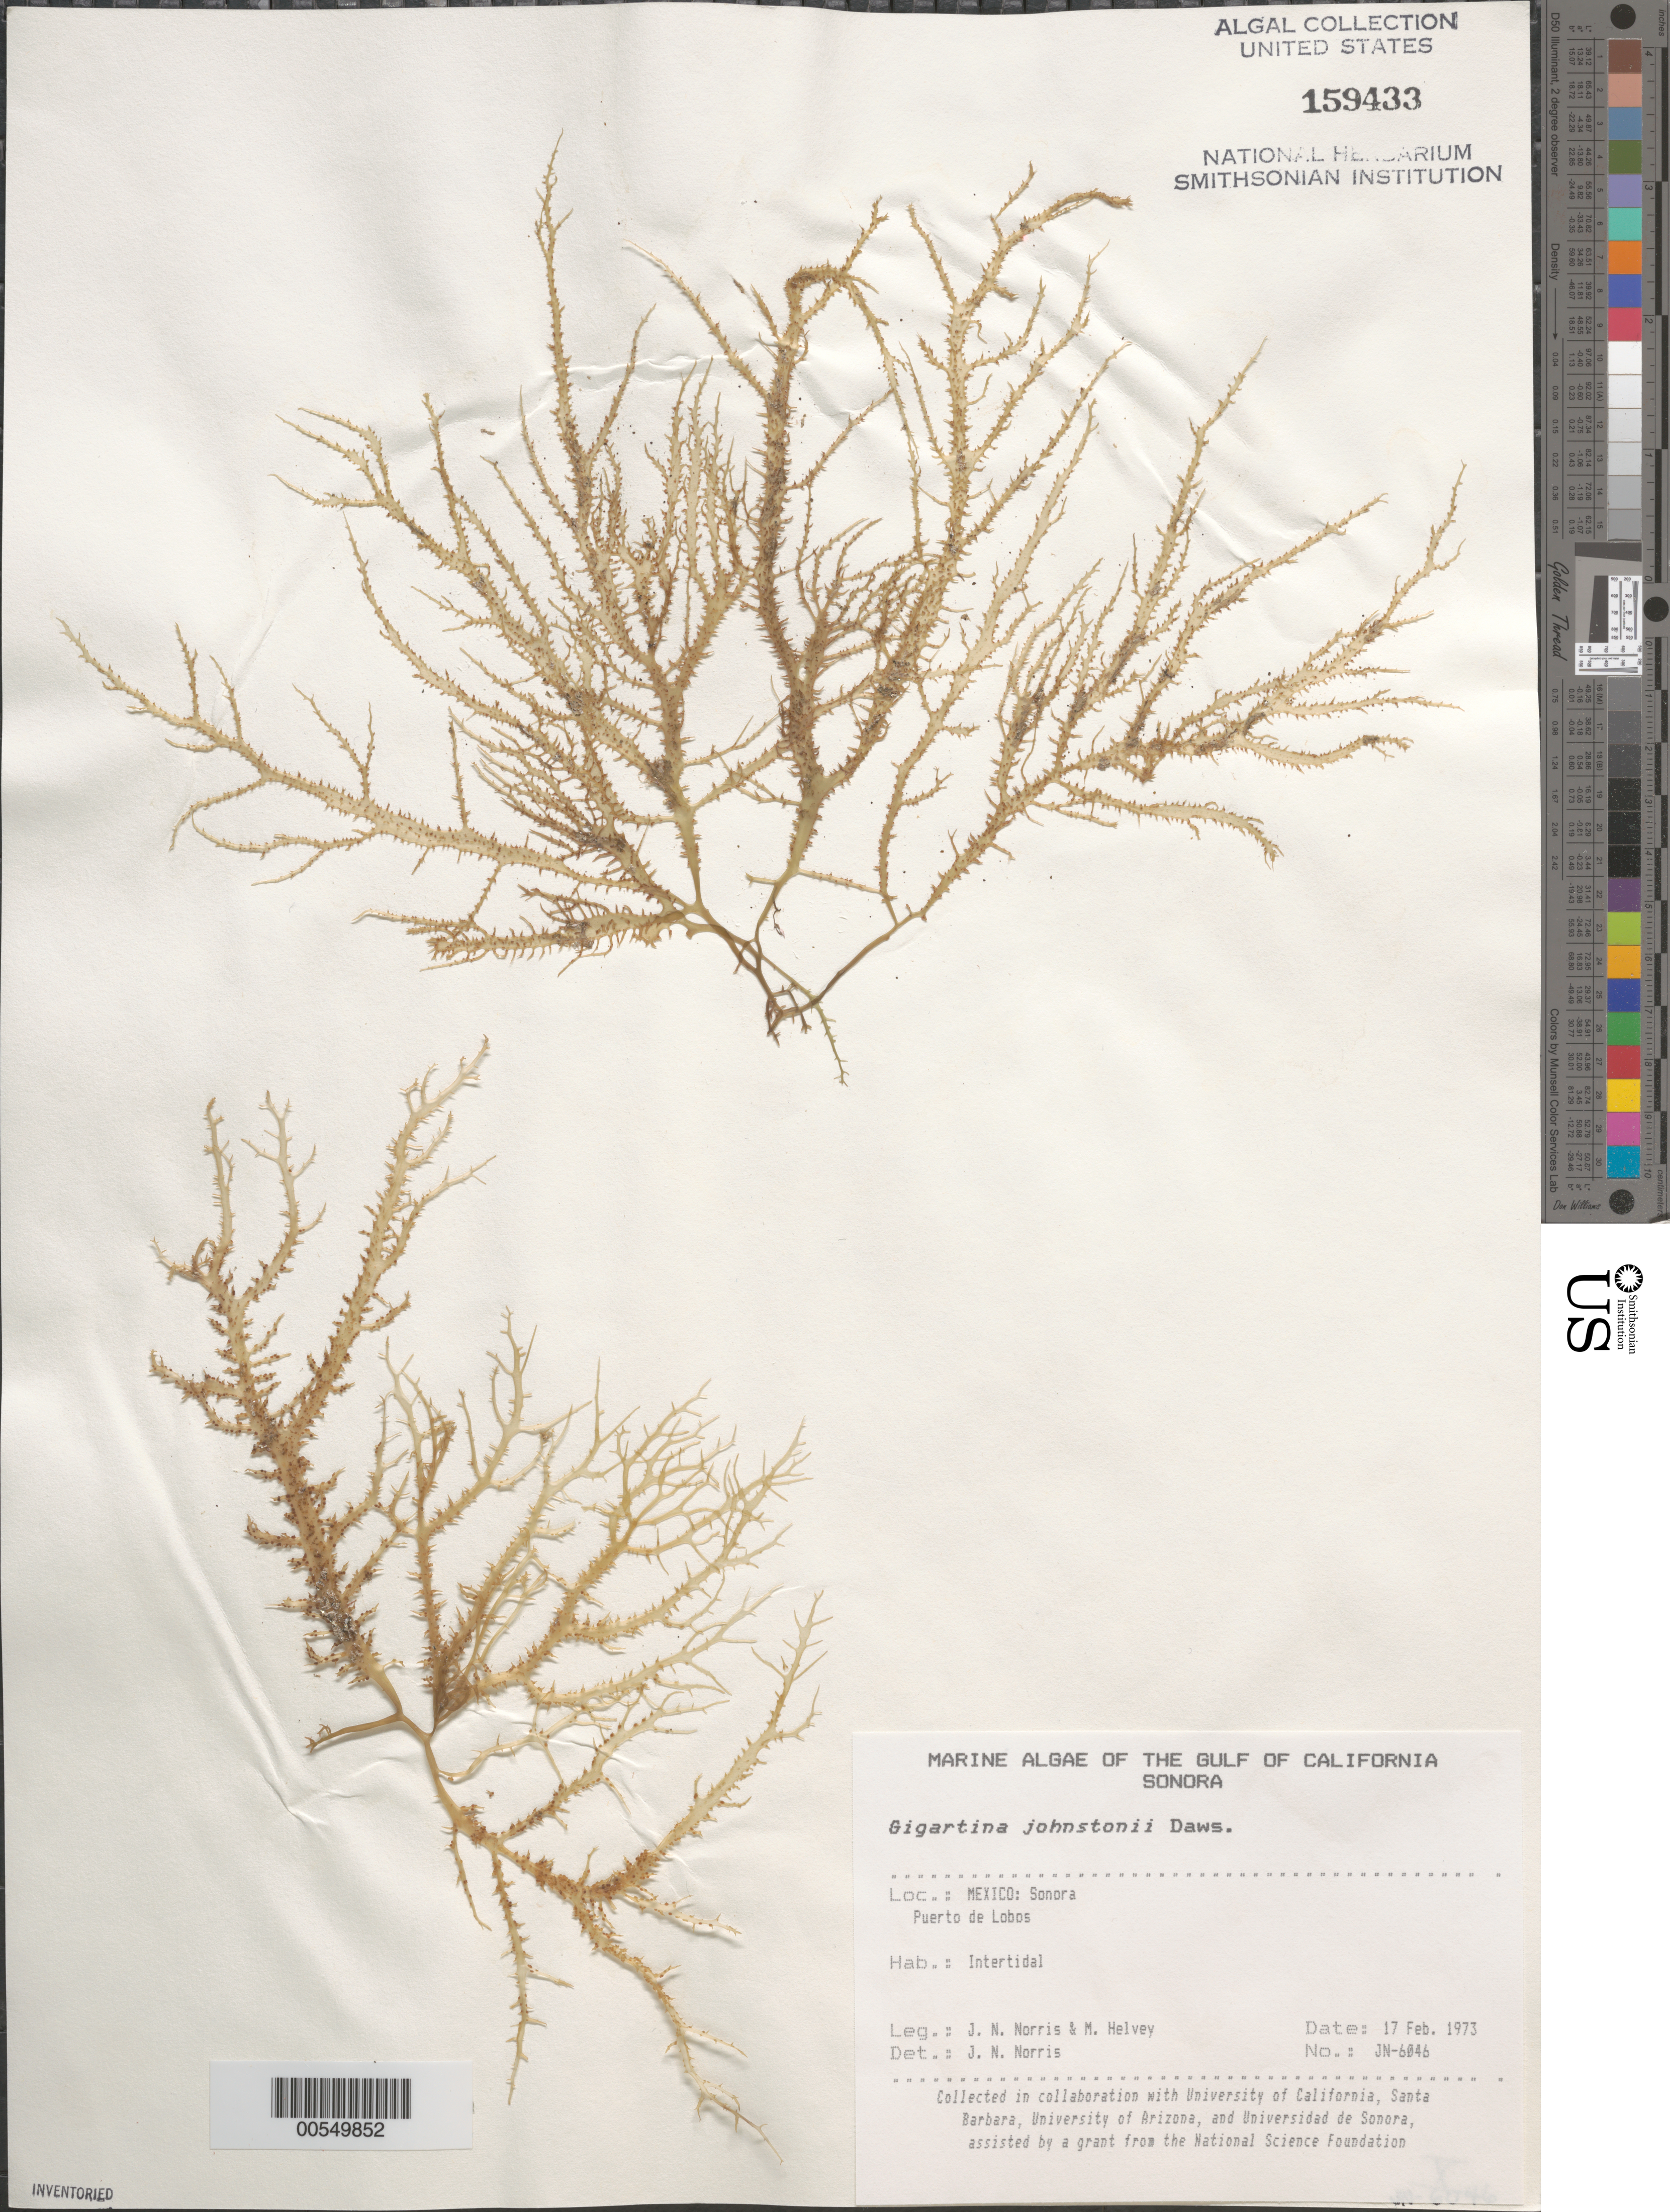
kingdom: Plantae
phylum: Rhodophyta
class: Florideophyceae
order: Gigartinales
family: Gigartinaceae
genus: Chondracanthus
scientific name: Chondracanthus squarrulosus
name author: (Setch. & N.L. Gardner) J.R. Hughey et al.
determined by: Algae name updating Project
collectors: J. N. Norris & M. Helvey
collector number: JN-6046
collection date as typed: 17 Feb 1973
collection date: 1973-02-17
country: Mexico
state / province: Sonora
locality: Puerto de Lobos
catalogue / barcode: US 159433